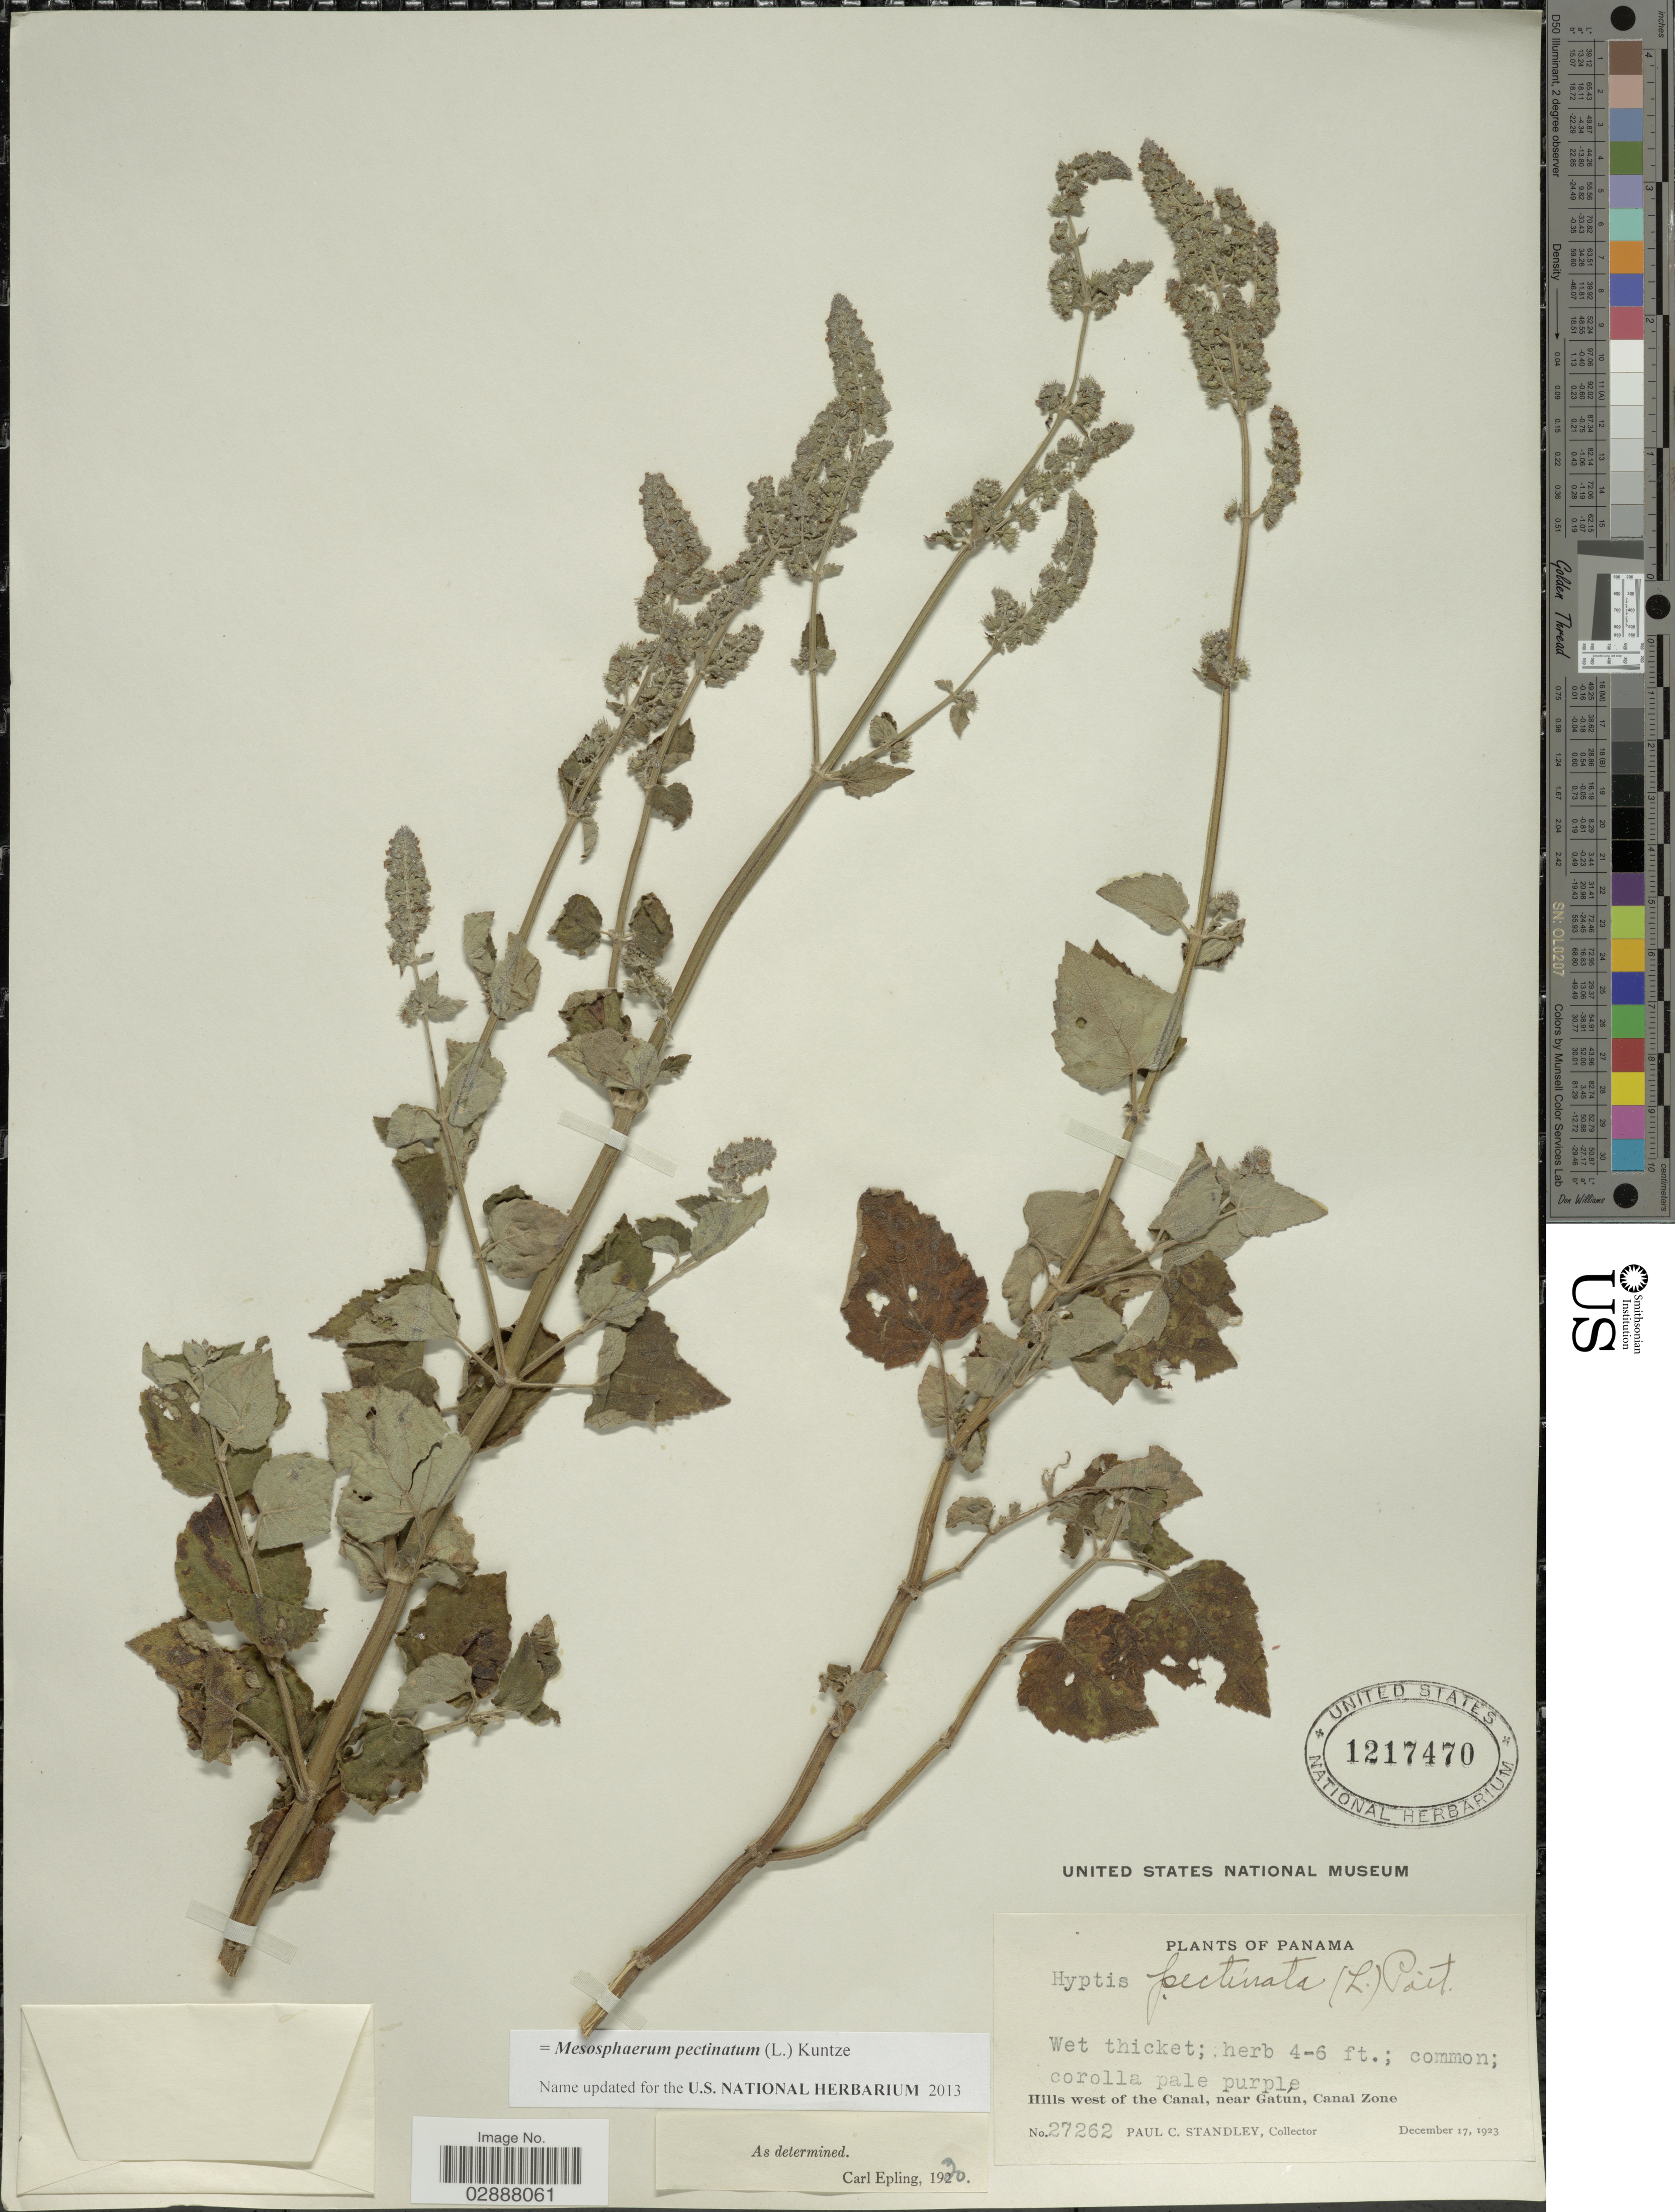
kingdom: Plantae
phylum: Tracheophyta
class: Magnoliopsida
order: Lamiales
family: Lamiaceae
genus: Mesosphaerum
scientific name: Mesosphaerum pectinatum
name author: (L.) Kuntze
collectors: P. C. Standley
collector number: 27262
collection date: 1923-12-17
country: Panama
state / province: Colón / Panamá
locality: Hills west of the Canal, near Gatún, Canal Zone.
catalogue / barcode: US 1217470